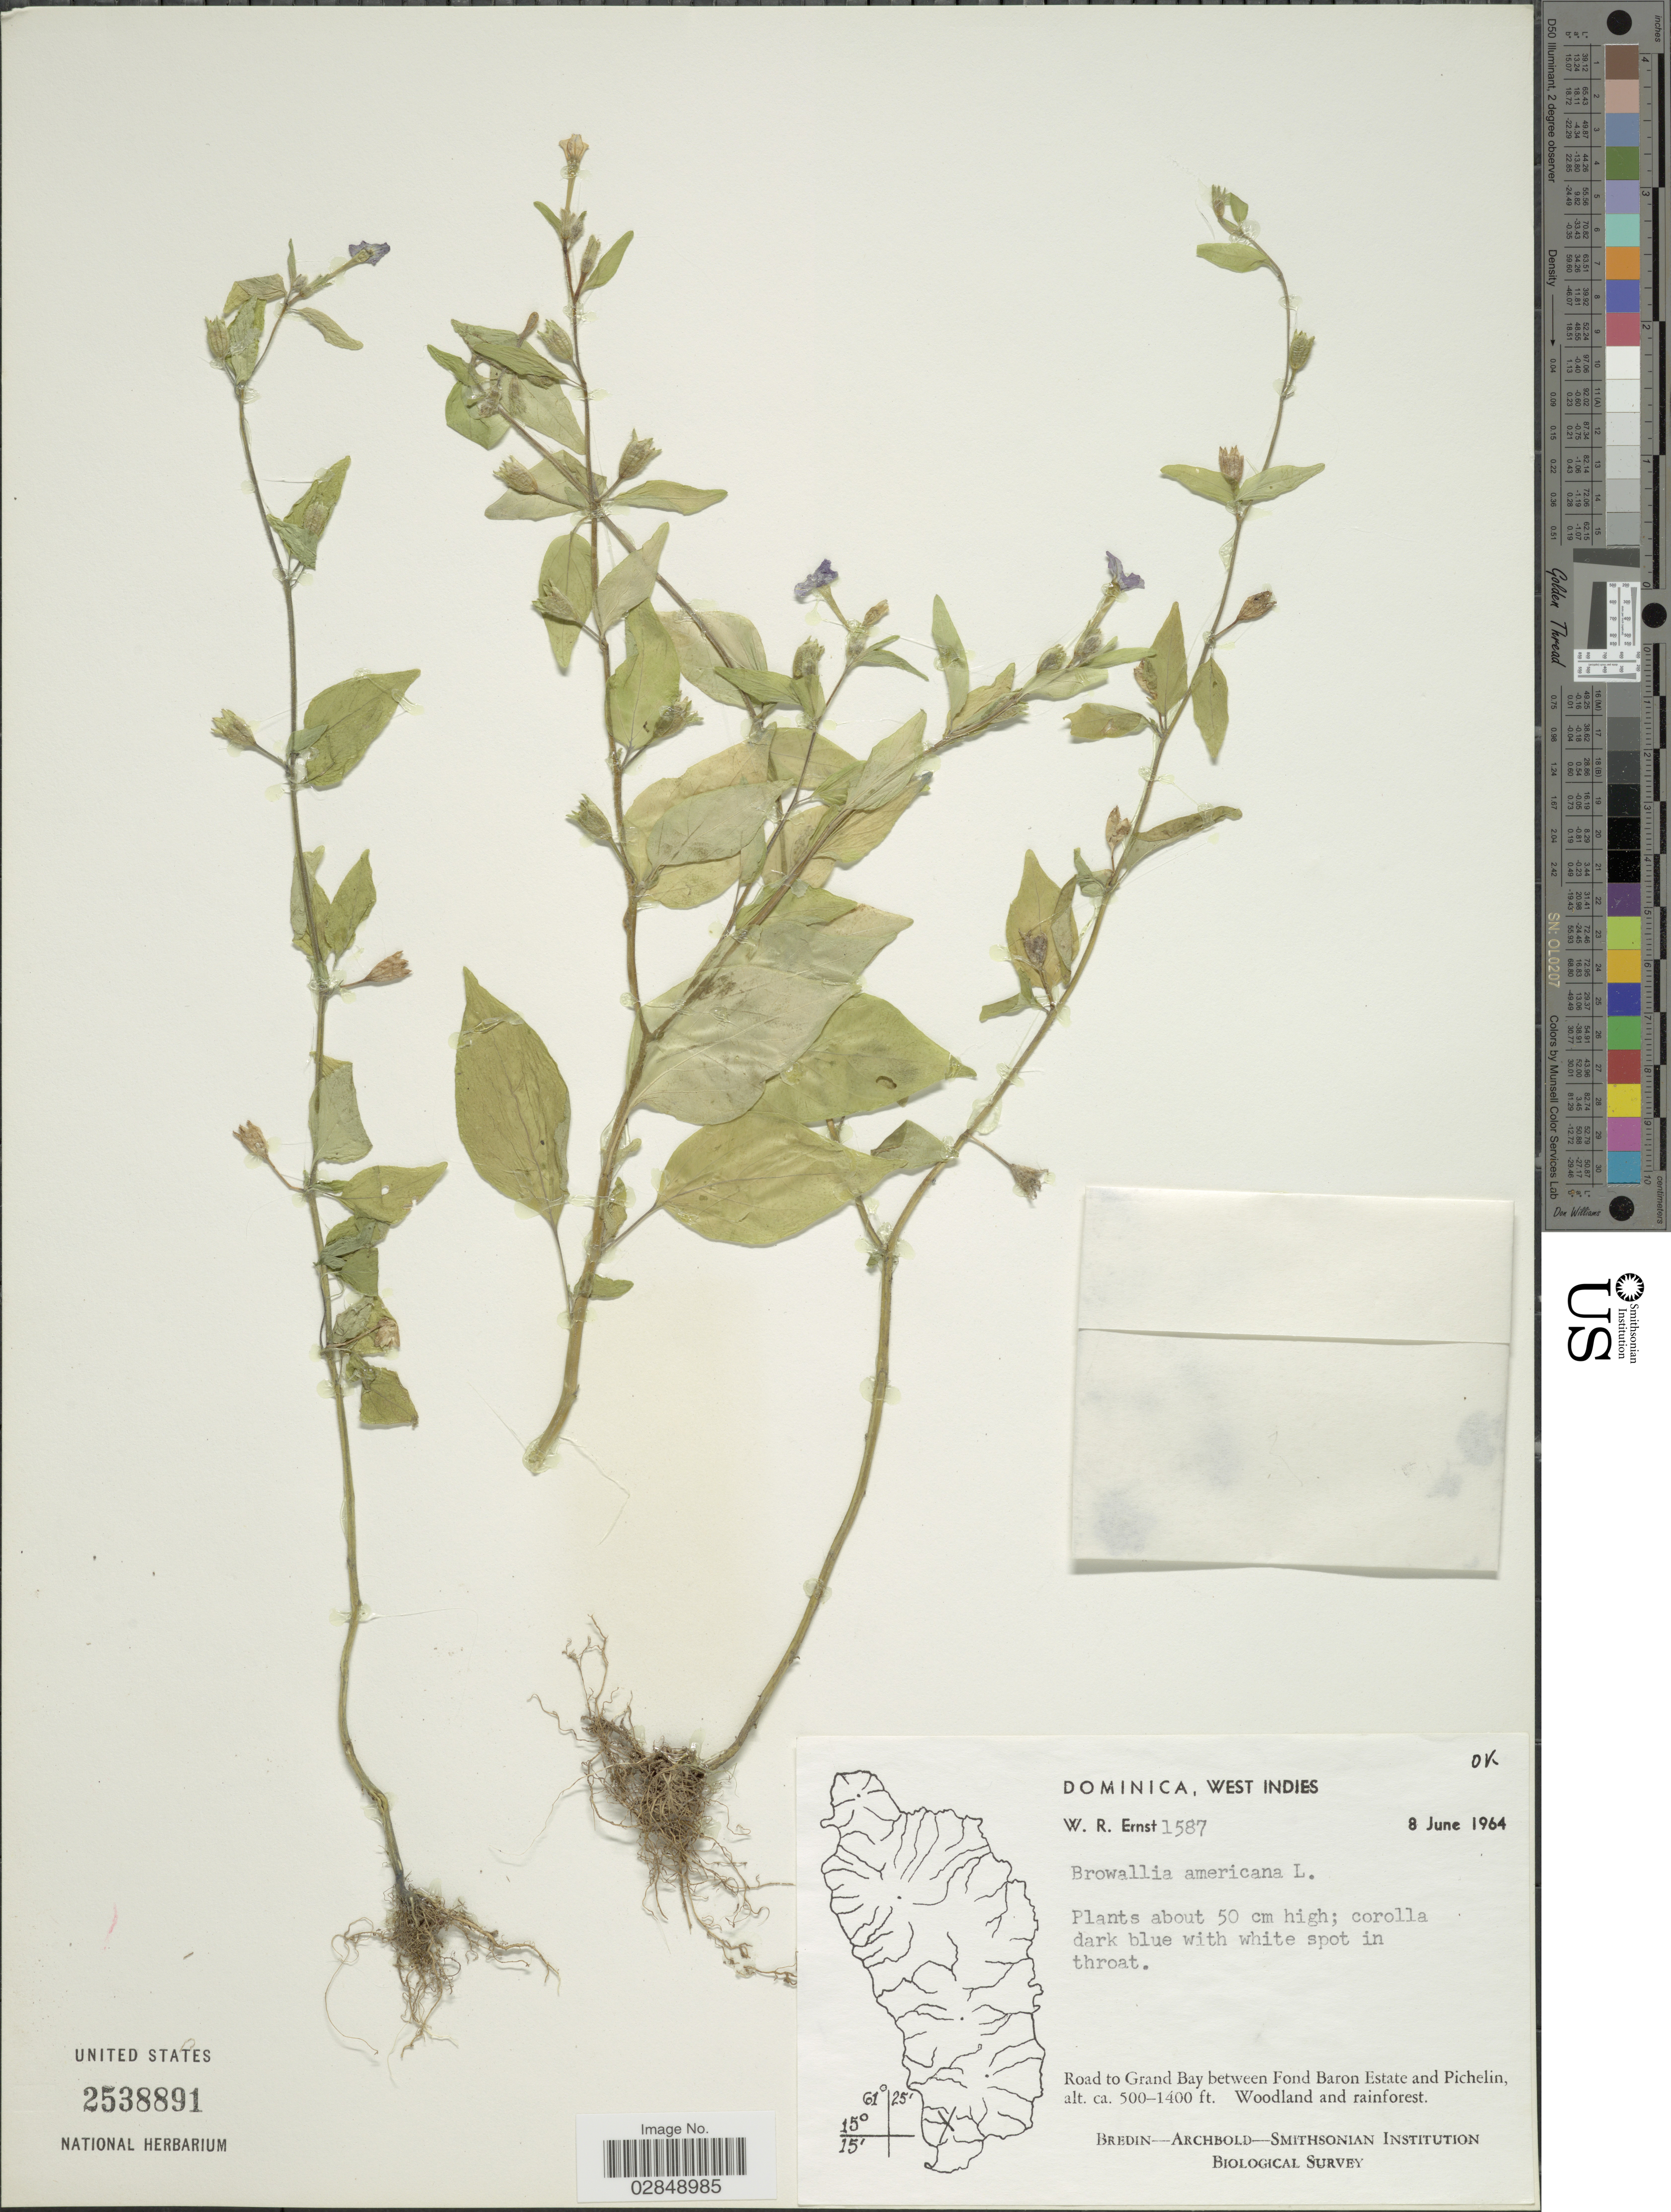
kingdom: Plantae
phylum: Tracheophyta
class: Magnoliopsida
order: Solanales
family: Solanaceae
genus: Browallia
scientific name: Browallia americana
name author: L.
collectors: W. R. Ernst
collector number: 1587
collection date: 1964-06-08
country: Dominica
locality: Road to Grand Bay between Fond Baron Estate and Pichelin.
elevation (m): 152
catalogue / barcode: US 2538891